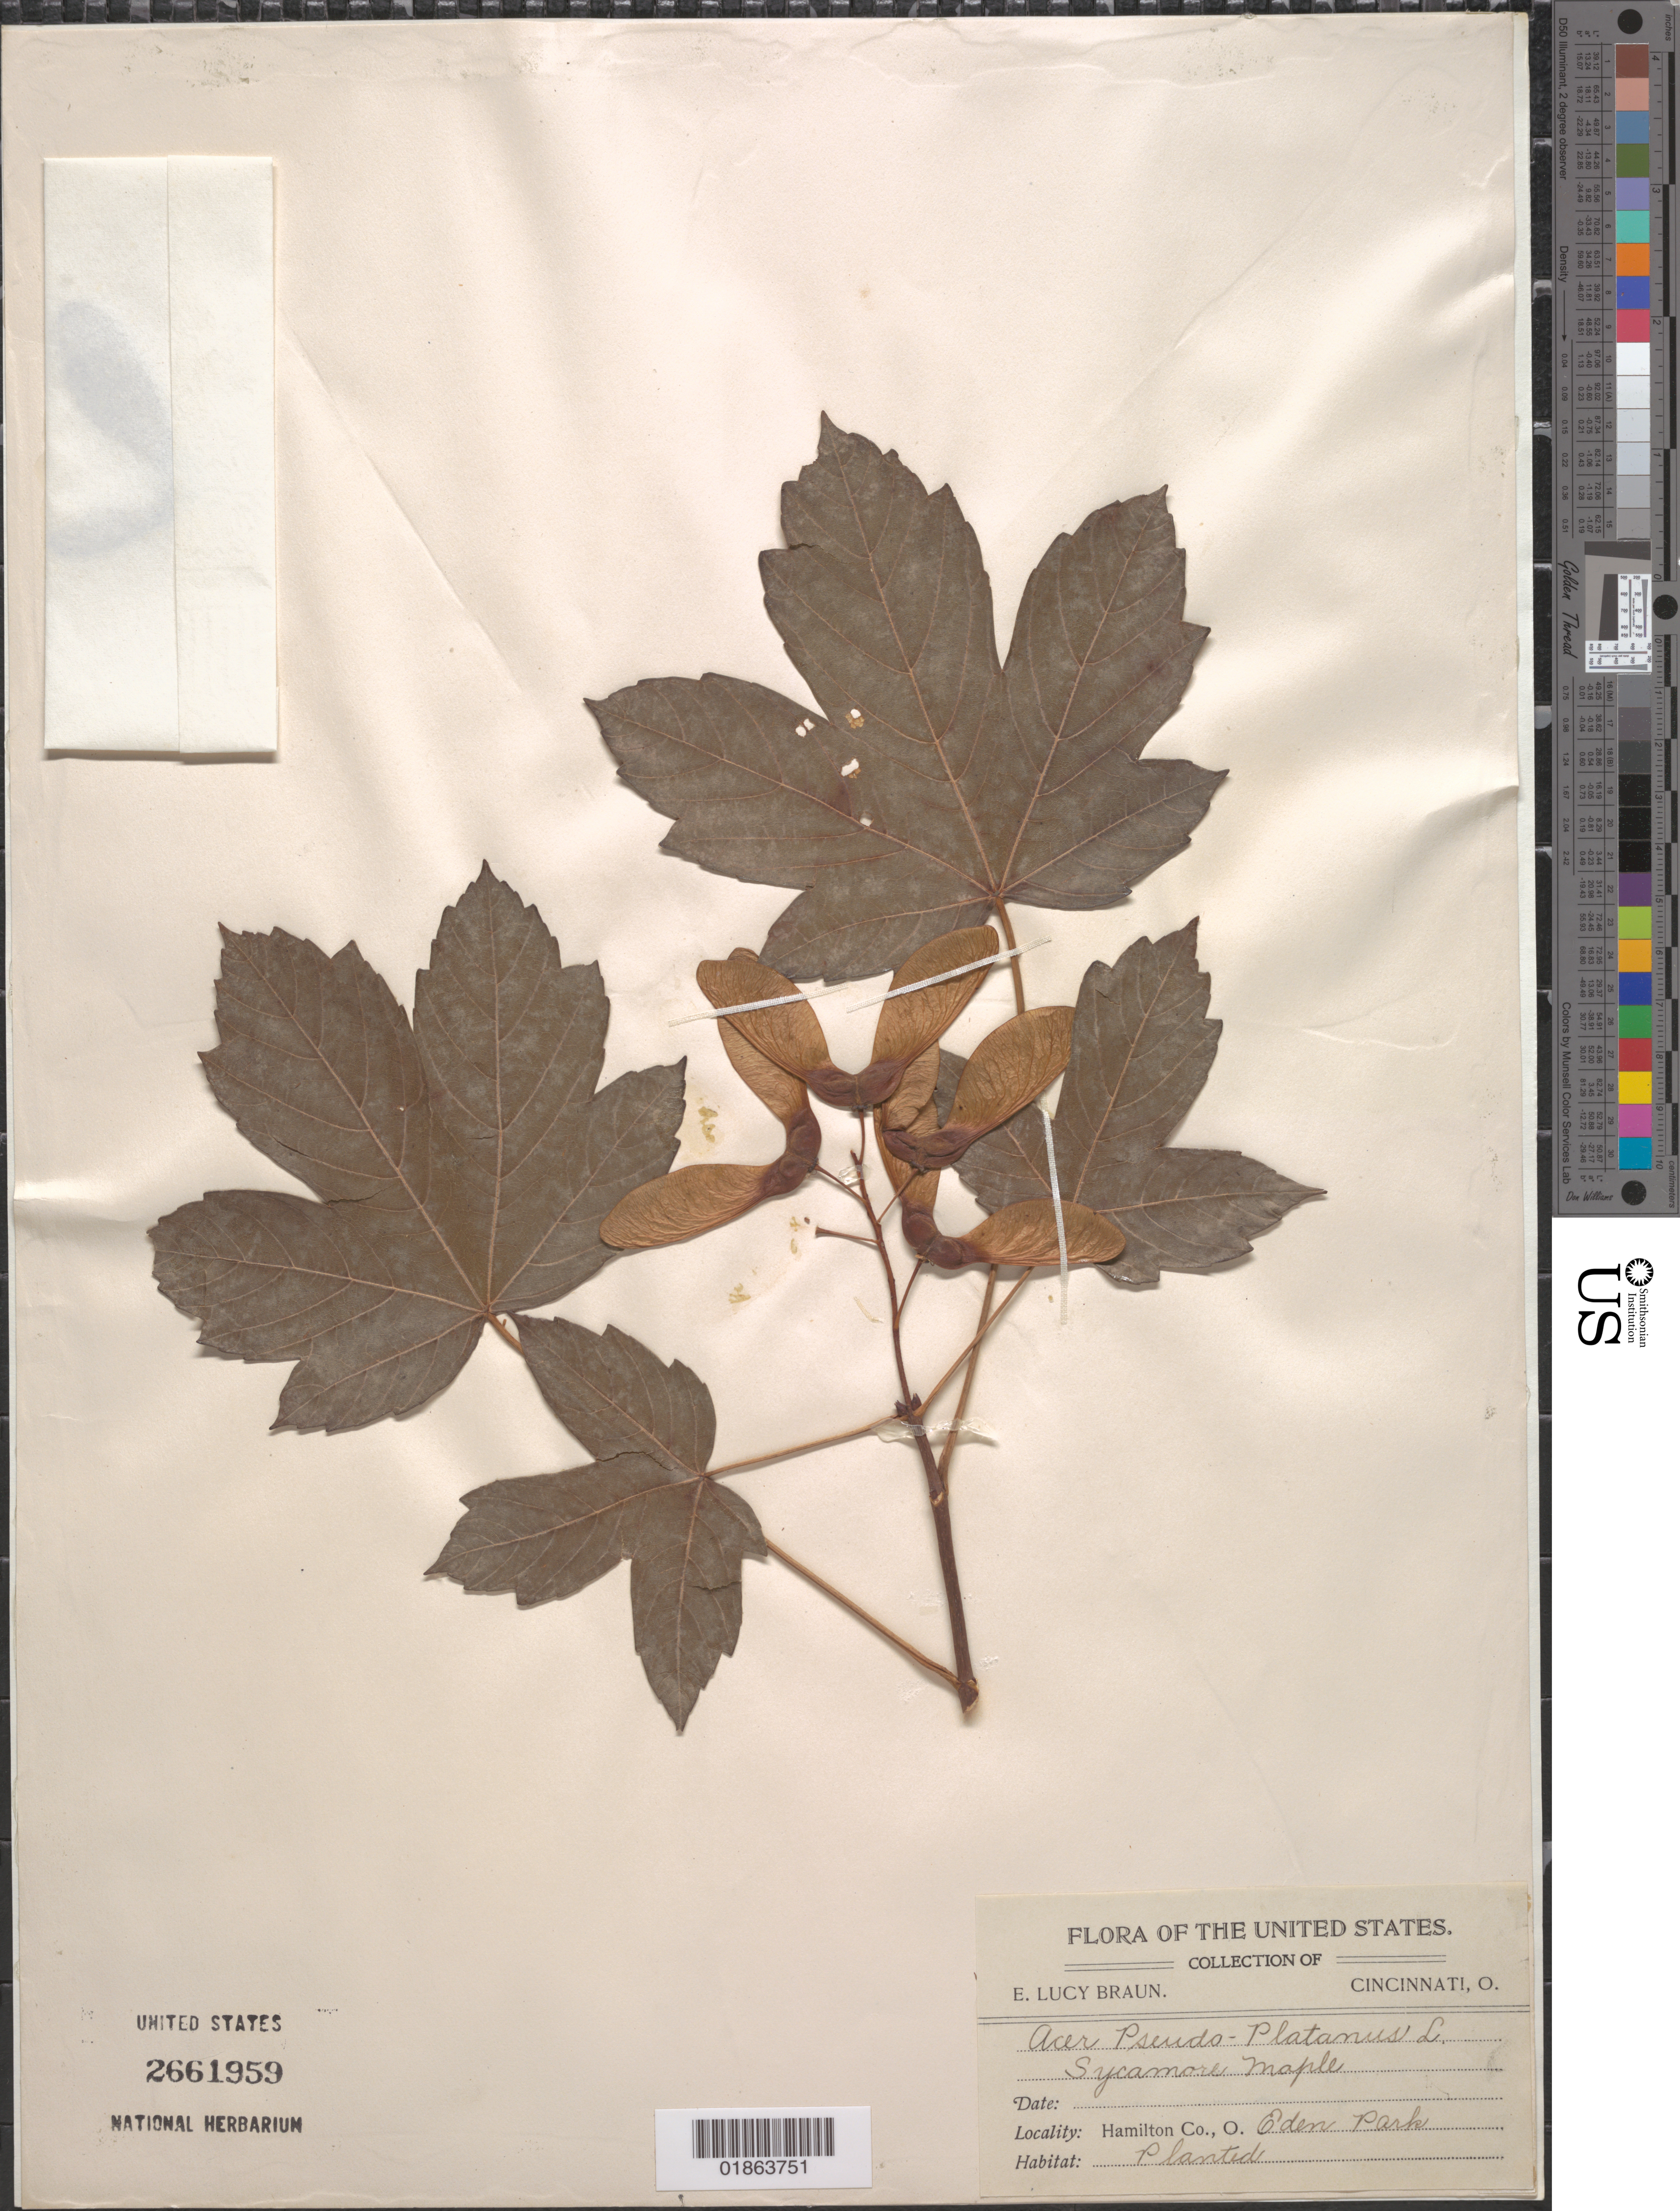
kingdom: Plantae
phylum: Tracheophyta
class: Magnoliopsida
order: Sapindales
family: Sapindaceae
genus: Acer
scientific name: Acer pseudoplatanus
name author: L.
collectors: E. L. Braun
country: United States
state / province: Ohio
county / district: Hamilton County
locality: Cincinnati, Eden Park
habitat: Cultivated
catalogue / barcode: US 2661959